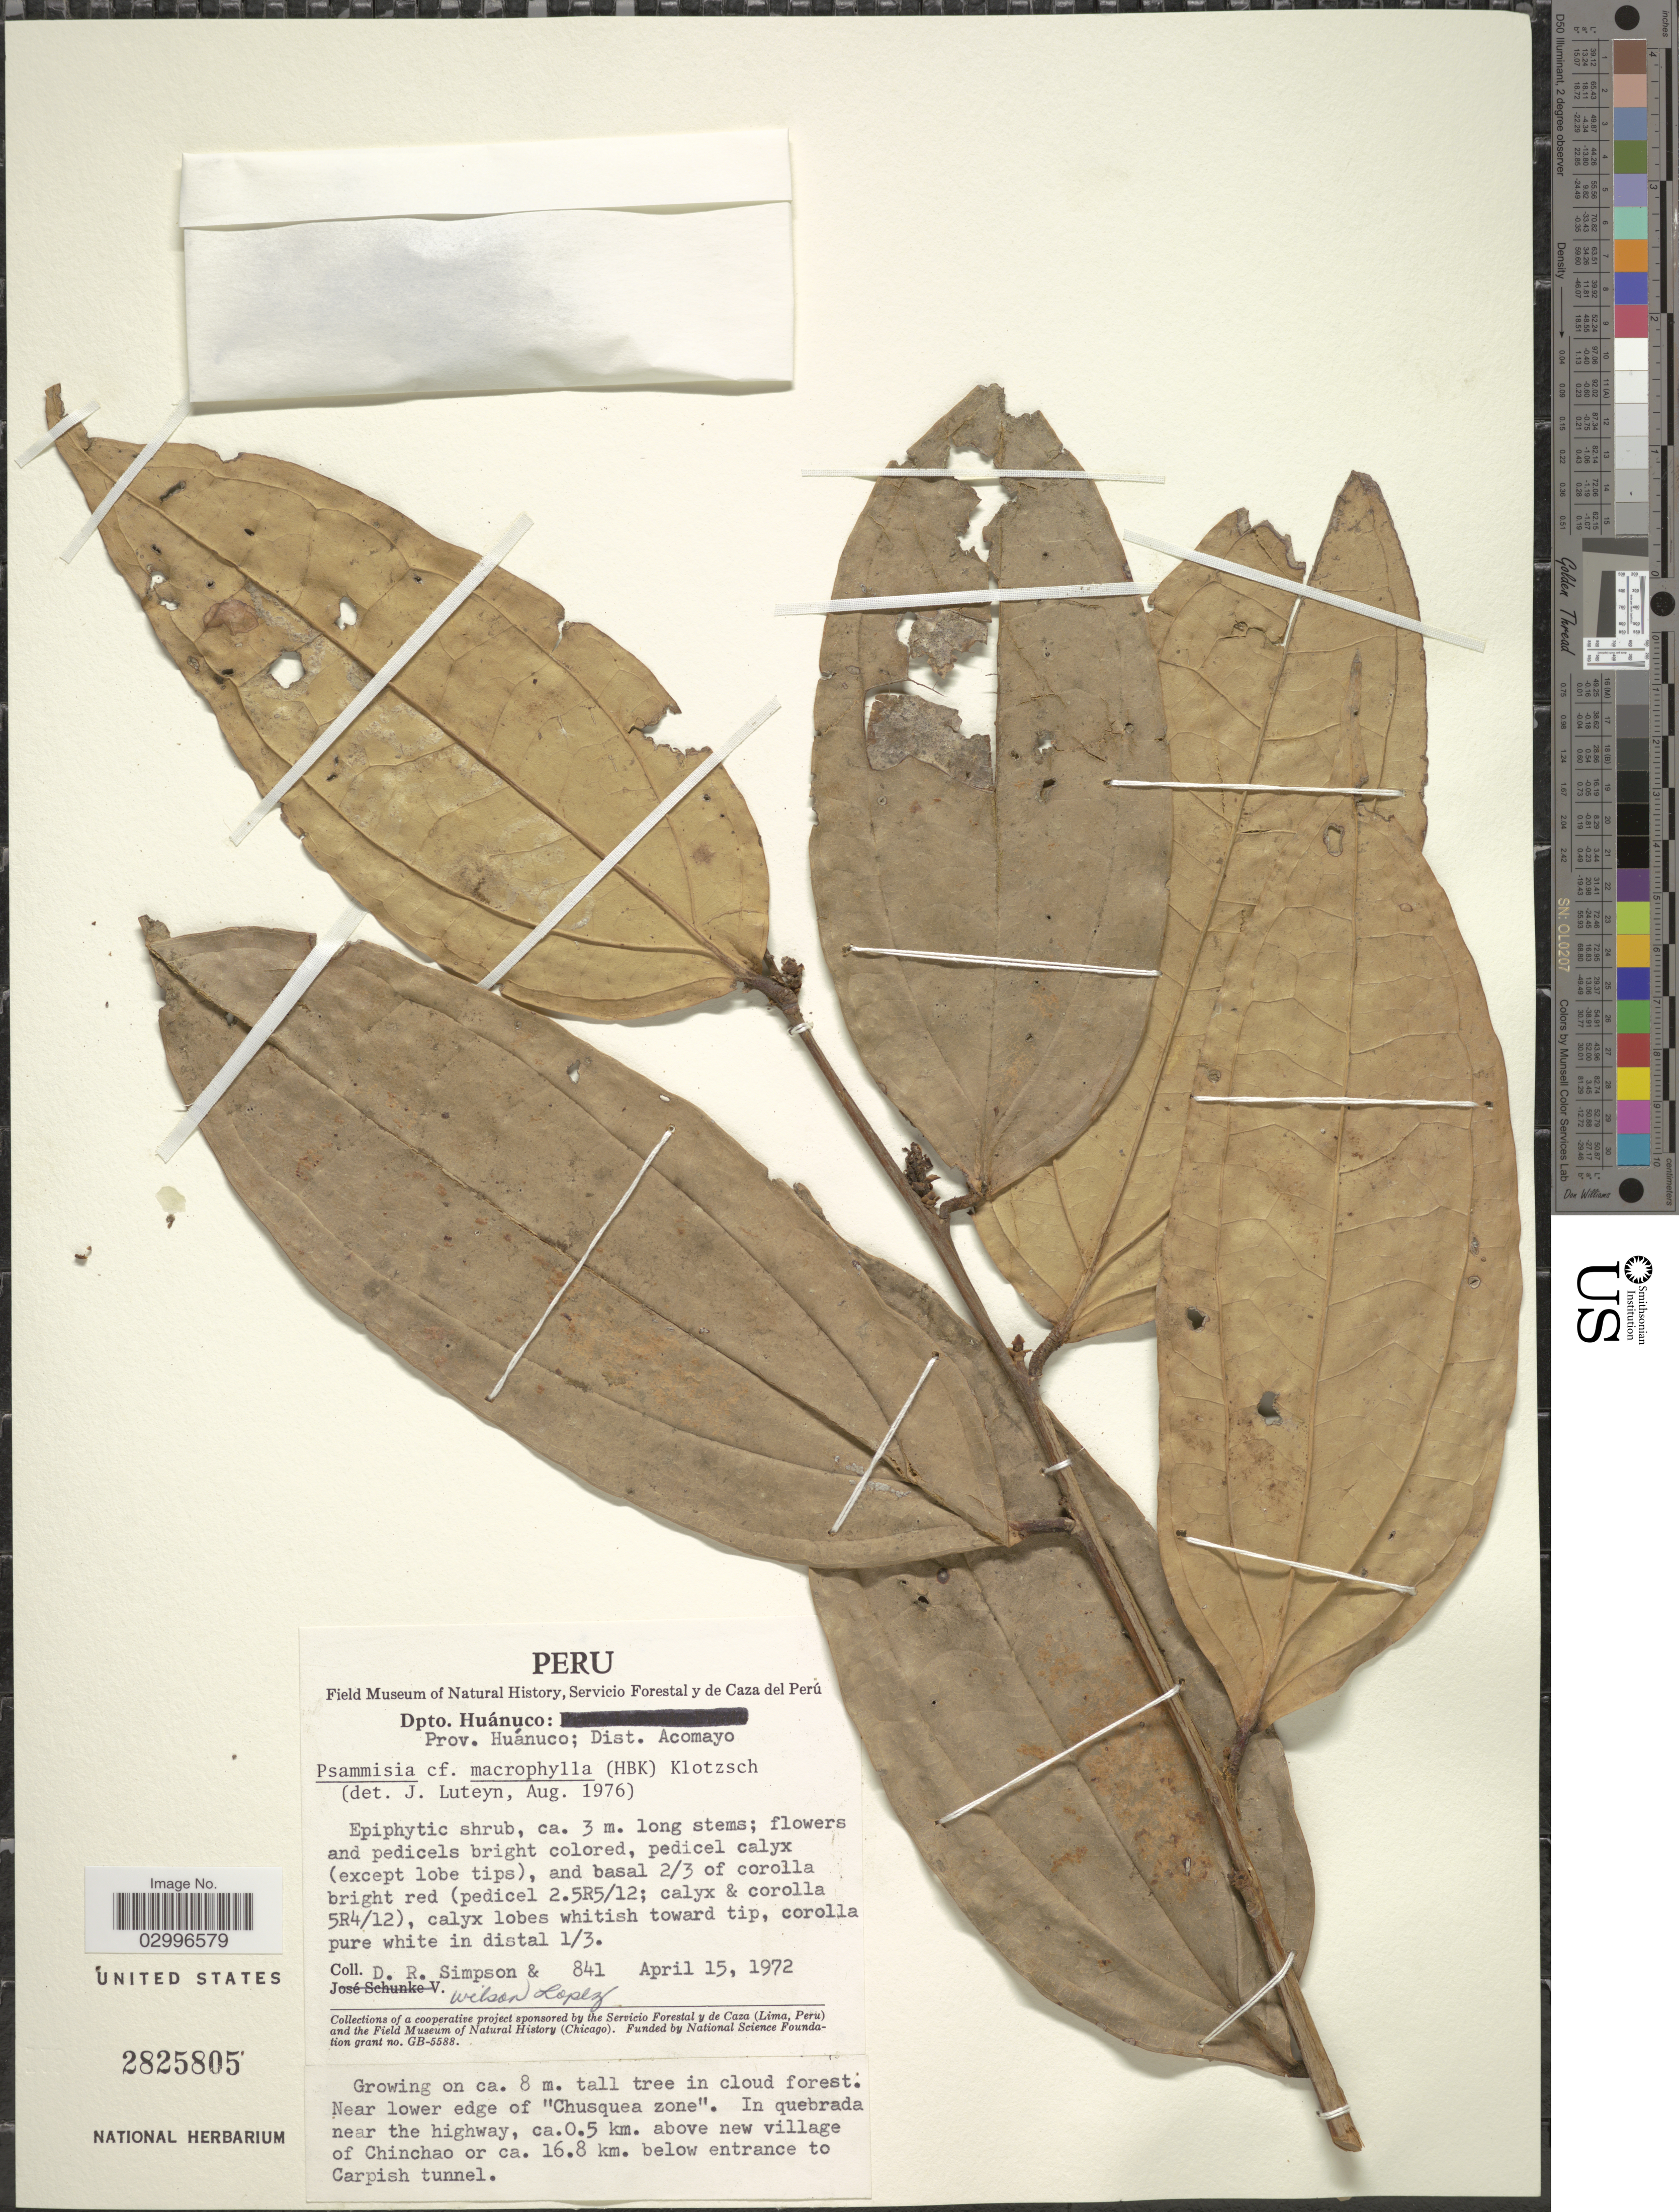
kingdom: Plantae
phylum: Tracheophyta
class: Magnoliopsida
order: Ericales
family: Ericaceae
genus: Psammisia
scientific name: Psammisia macrophylla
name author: (Kunth) Klotzsch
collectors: D. R. Simpson & W. Lopez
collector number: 841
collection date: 1972-04-15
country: Peru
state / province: Huánuco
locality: Dpto. Huánuco: Prov. Huánuco; Dist. Acomayo.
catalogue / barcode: US 2825805